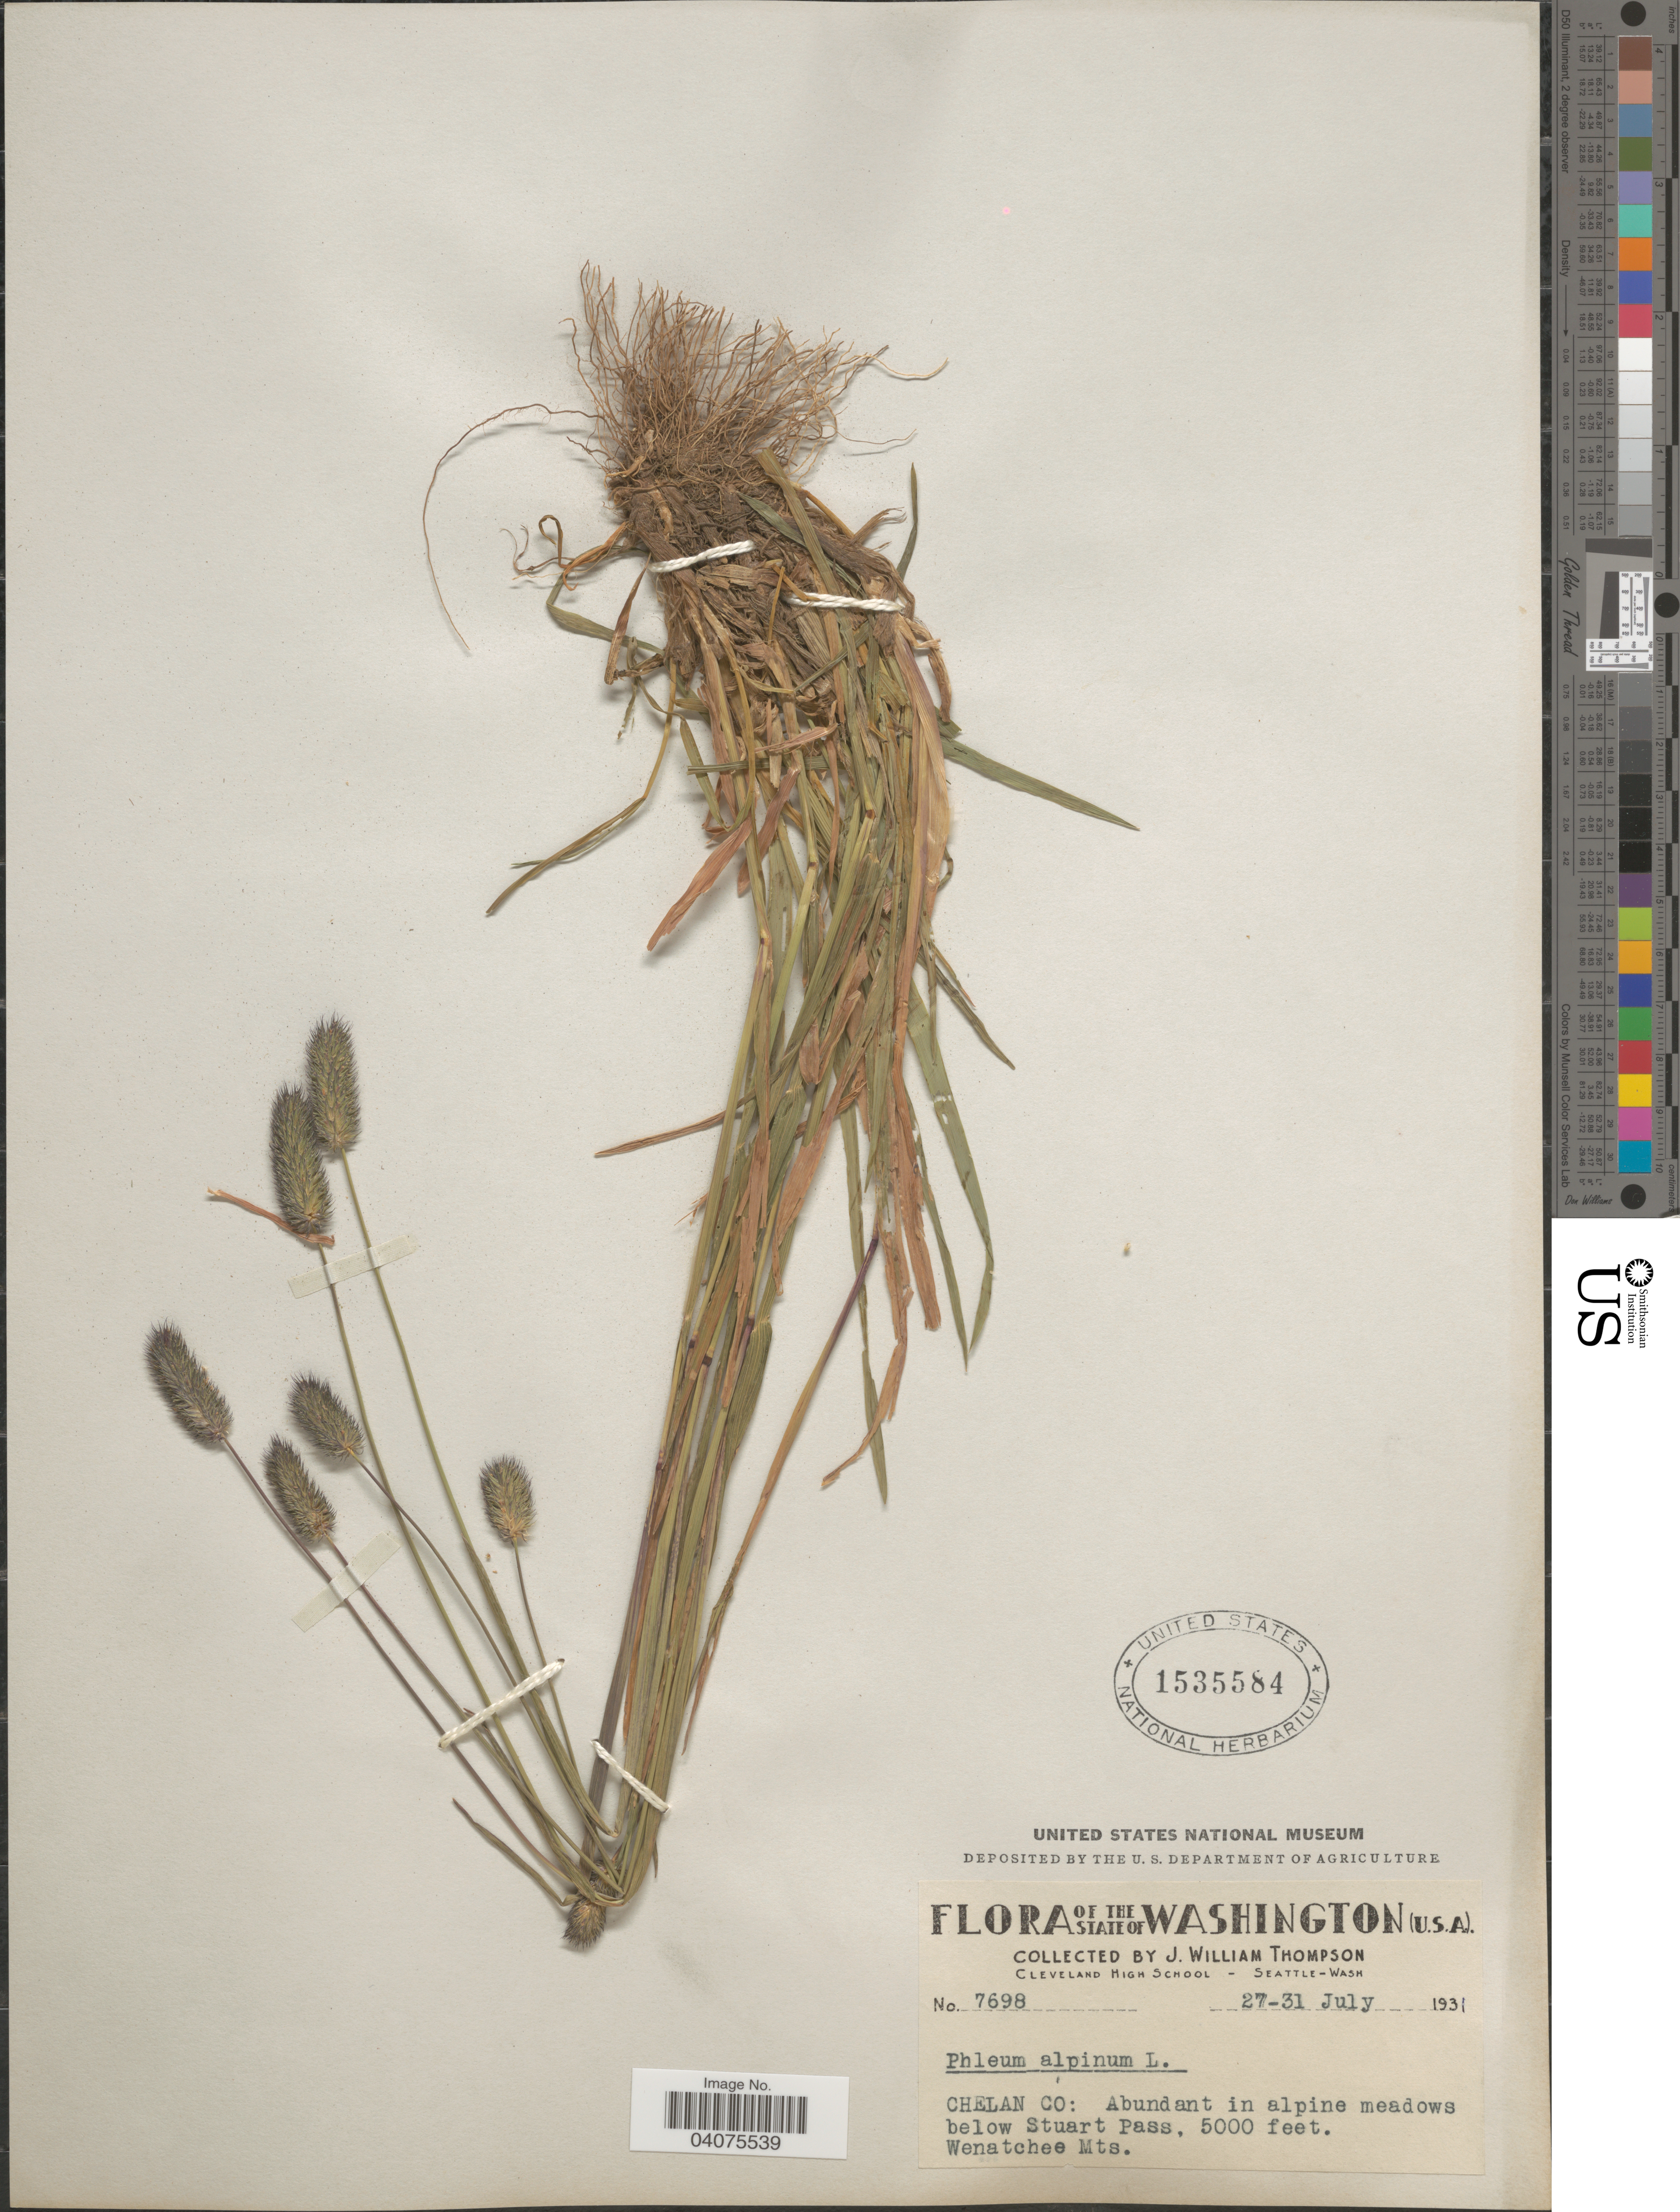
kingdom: Plantae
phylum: Tracheophyta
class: Liliopsida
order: Poales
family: Poaceae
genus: Phleum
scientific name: Phleum alpinum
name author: L.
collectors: J. W. Thompson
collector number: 7698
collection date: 1931-07-27/1931-07-31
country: United States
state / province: Washington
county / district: Chelan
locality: Chelan Co: Abundant in alpine meadows below Stuart Pass. Wenatchee Mts.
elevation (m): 1524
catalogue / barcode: US 1535584